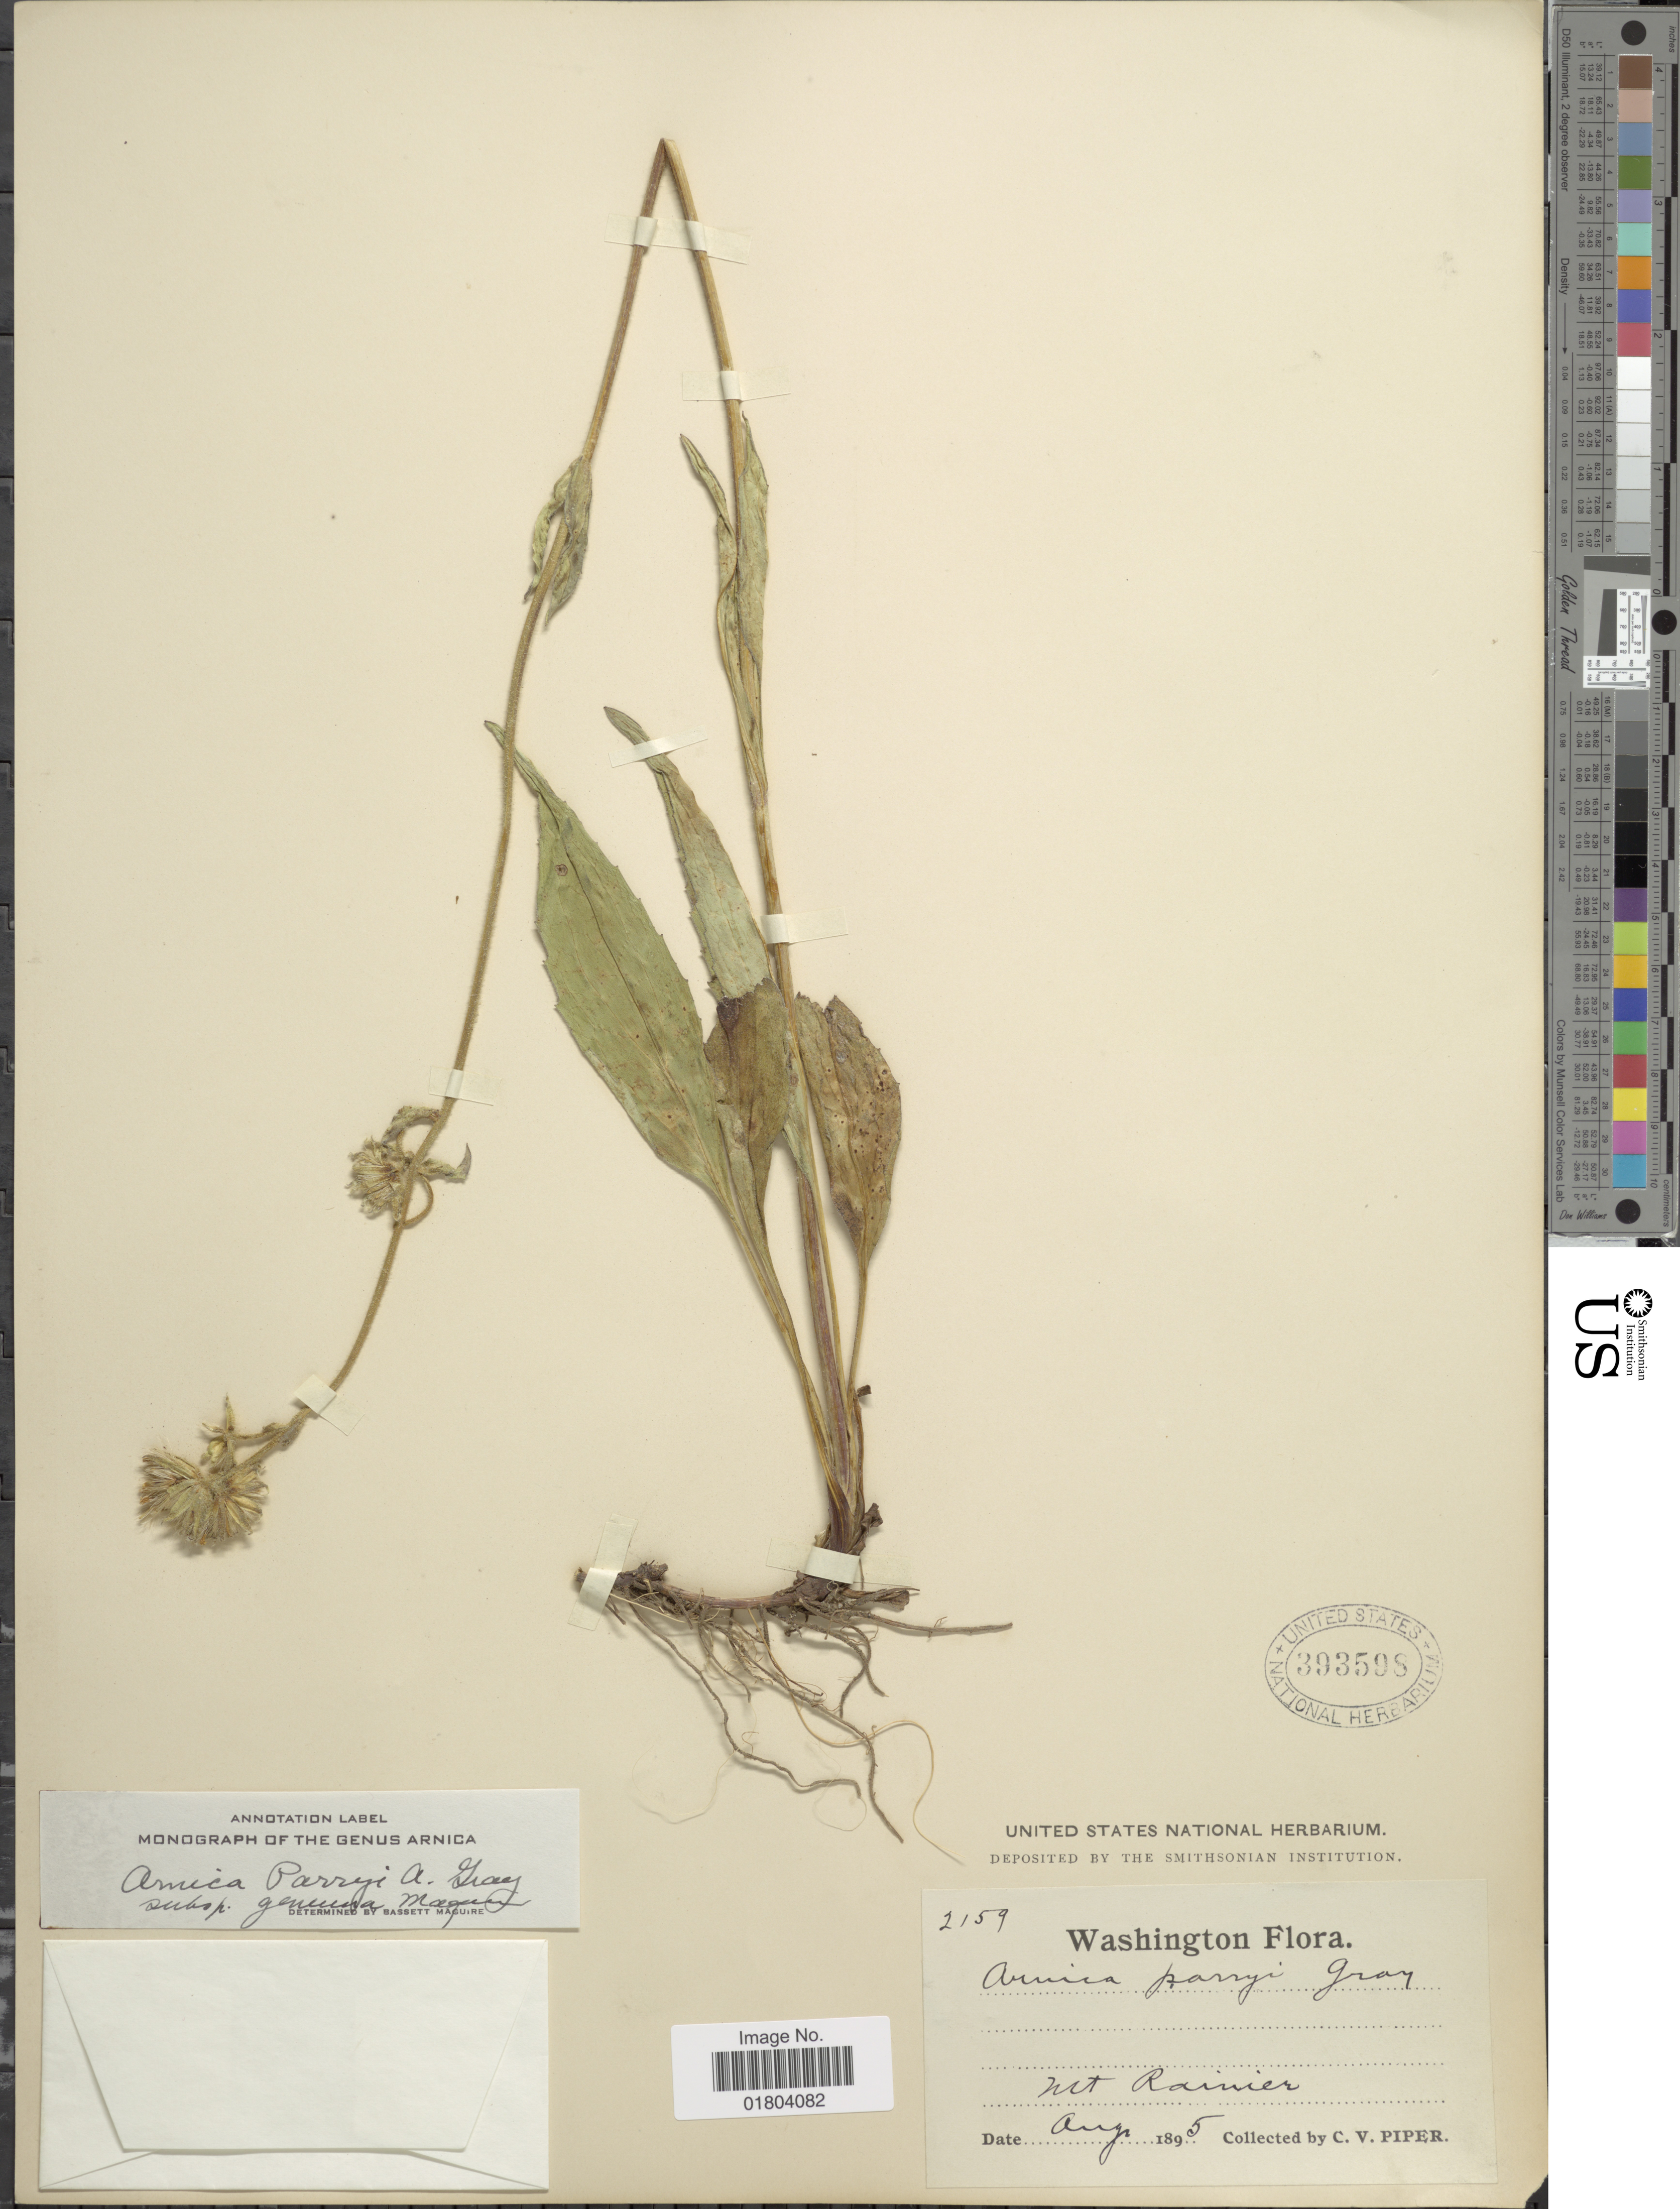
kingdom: Plantae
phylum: Tracheophyta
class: Magnoliopsida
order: Asterales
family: Asteraceae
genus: Arnica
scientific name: Arnica parryi subsp. genuina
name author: Maguire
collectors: C. V. Piper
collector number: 2159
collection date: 1895-08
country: United States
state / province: Washington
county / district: Pierce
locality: Mt Rainier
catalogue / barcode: US 393598